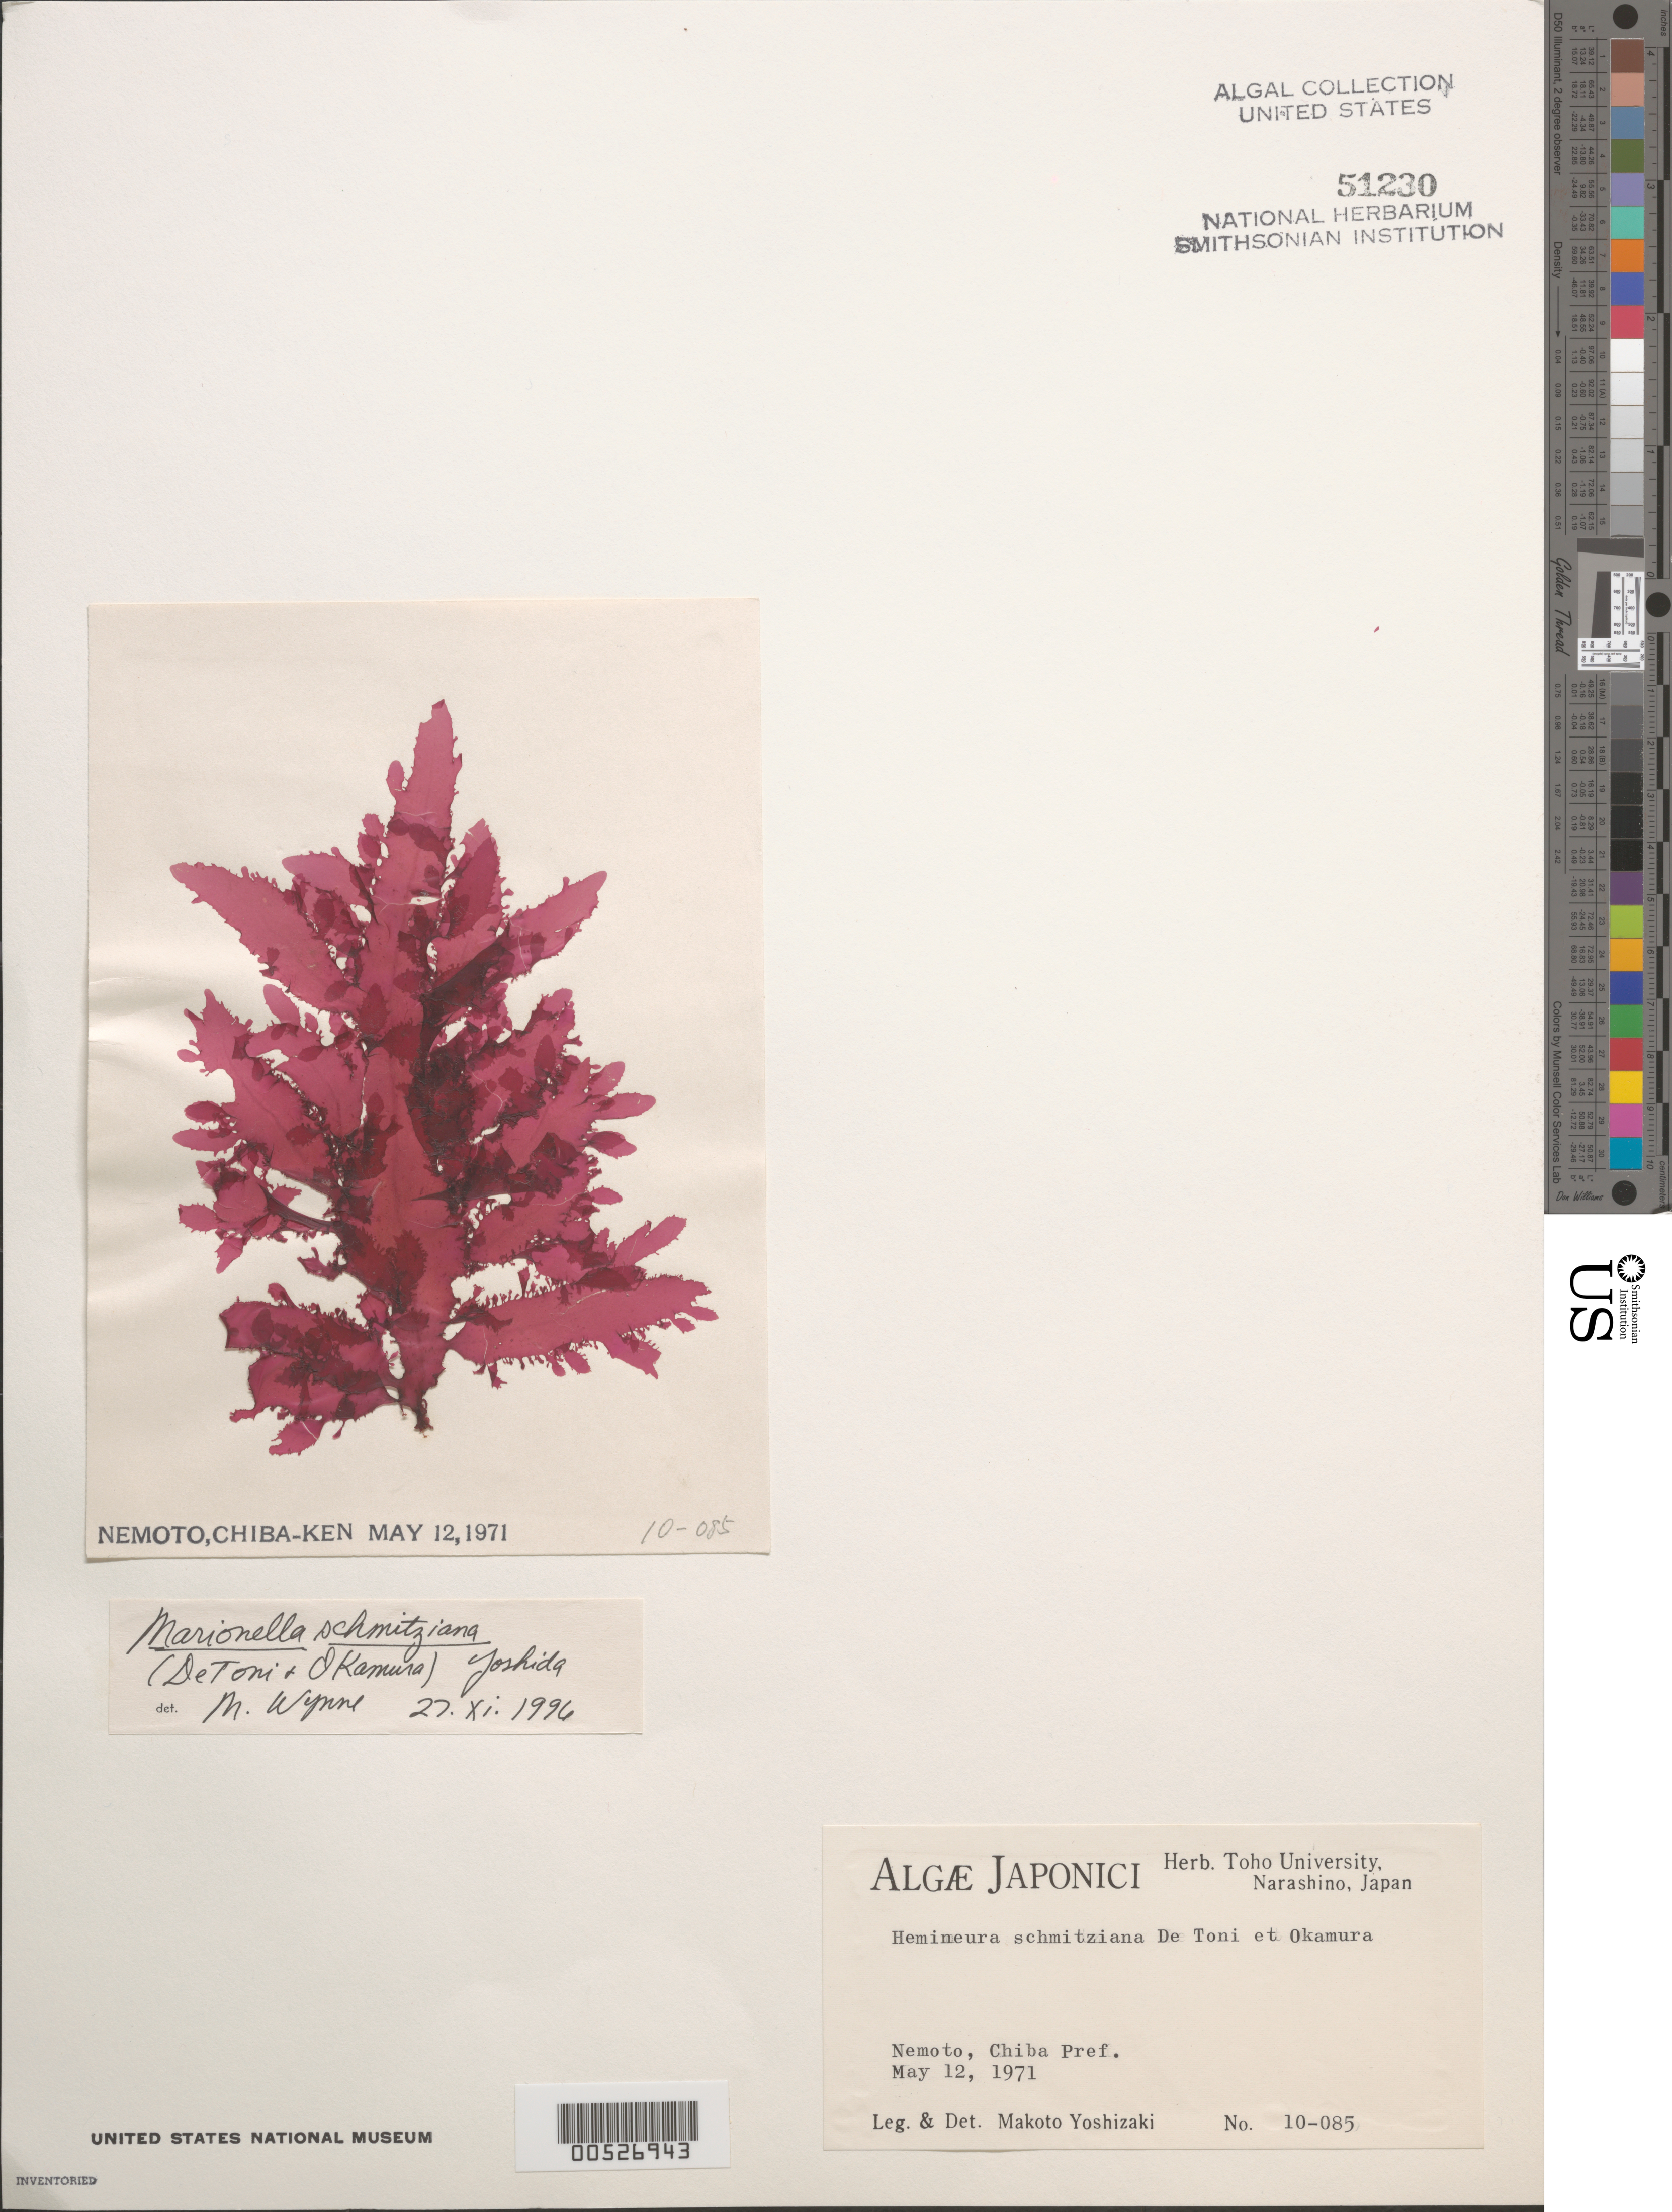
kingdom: Plantae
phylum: Rhodophyta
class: Florideophyceae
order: Ceramiales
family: Delesseriaceae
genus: Marionella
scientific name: Marionella schmitziana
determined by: Wynne, M. J.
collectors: M. Yoshizaki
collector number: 10-085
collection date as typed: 12 May 1971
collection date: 1971-05-12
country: Japan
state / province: Tiba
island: Honshu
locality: Nemoto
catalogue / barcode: US 51230